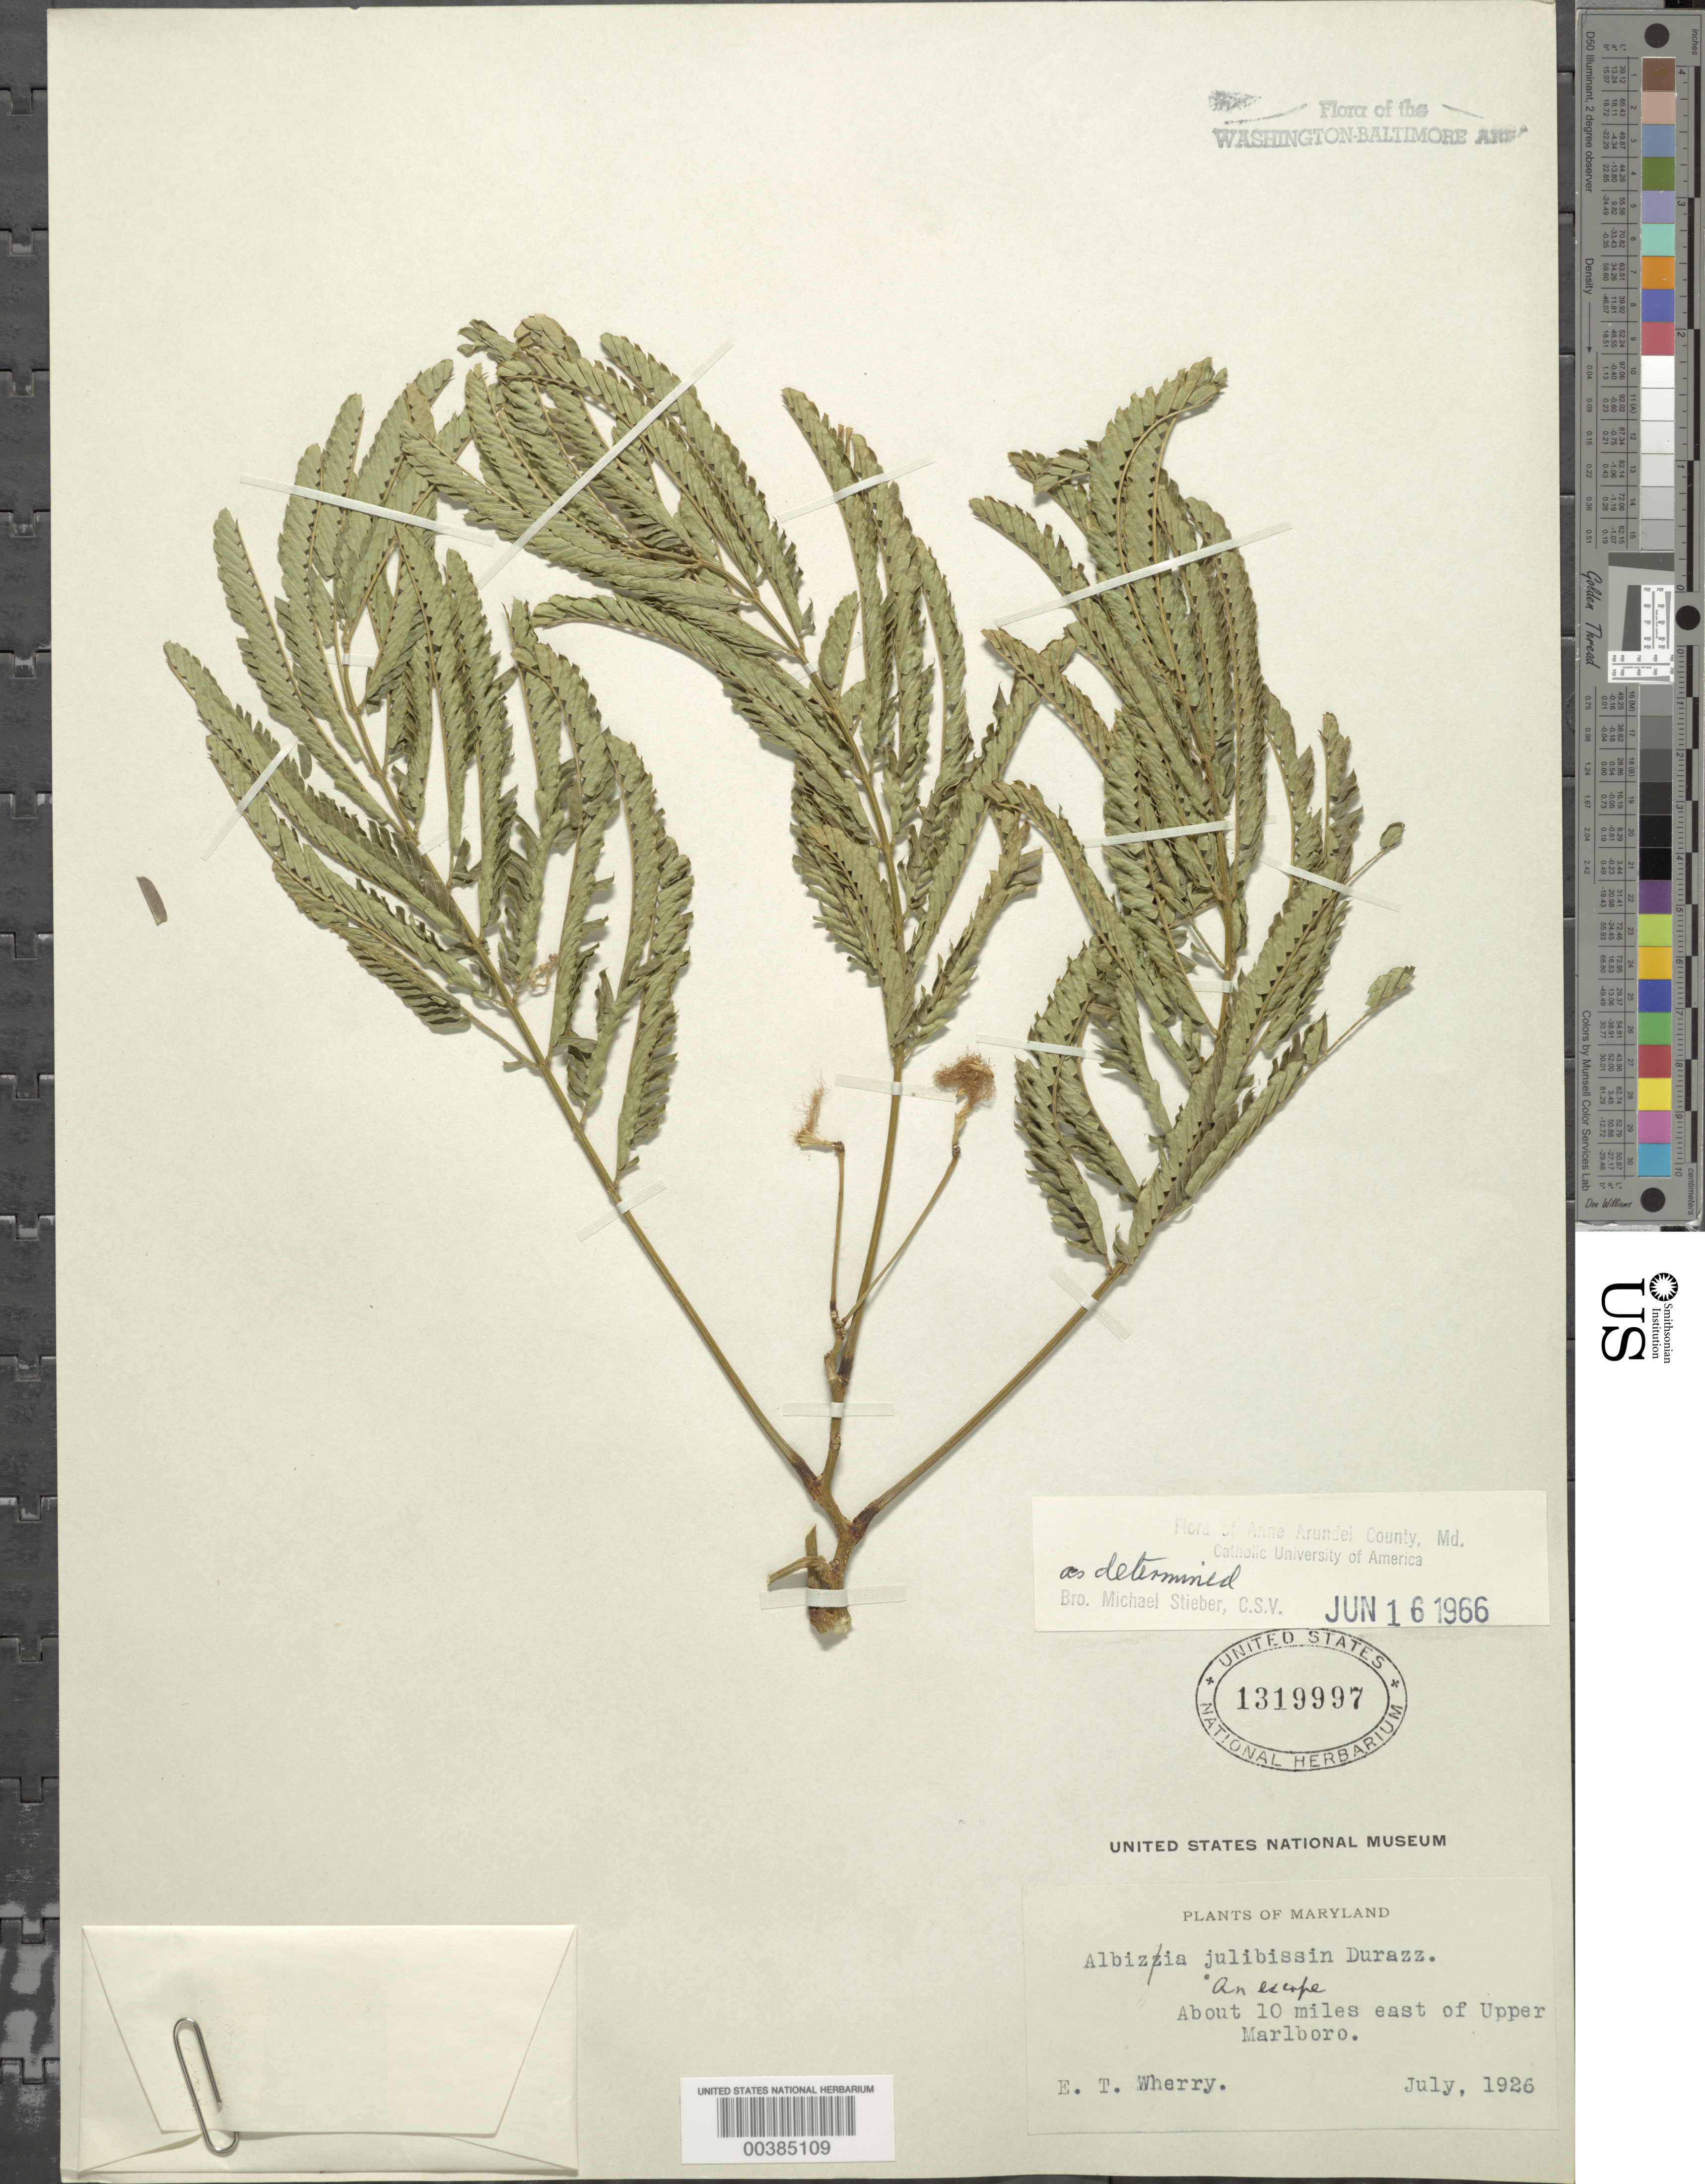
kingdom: Plantae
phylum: Tracheophyta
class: Magnoliopsida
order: Fabales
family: Fabaceae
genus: Albizia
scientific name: Albizia julibrissin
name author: Durazz.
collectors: E. T. Wherry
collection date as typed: Jul 1926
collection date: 1926-07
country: United States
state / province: Maryland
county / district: Prince George's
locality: East of Upper Marlboro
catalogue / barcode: US 1319997